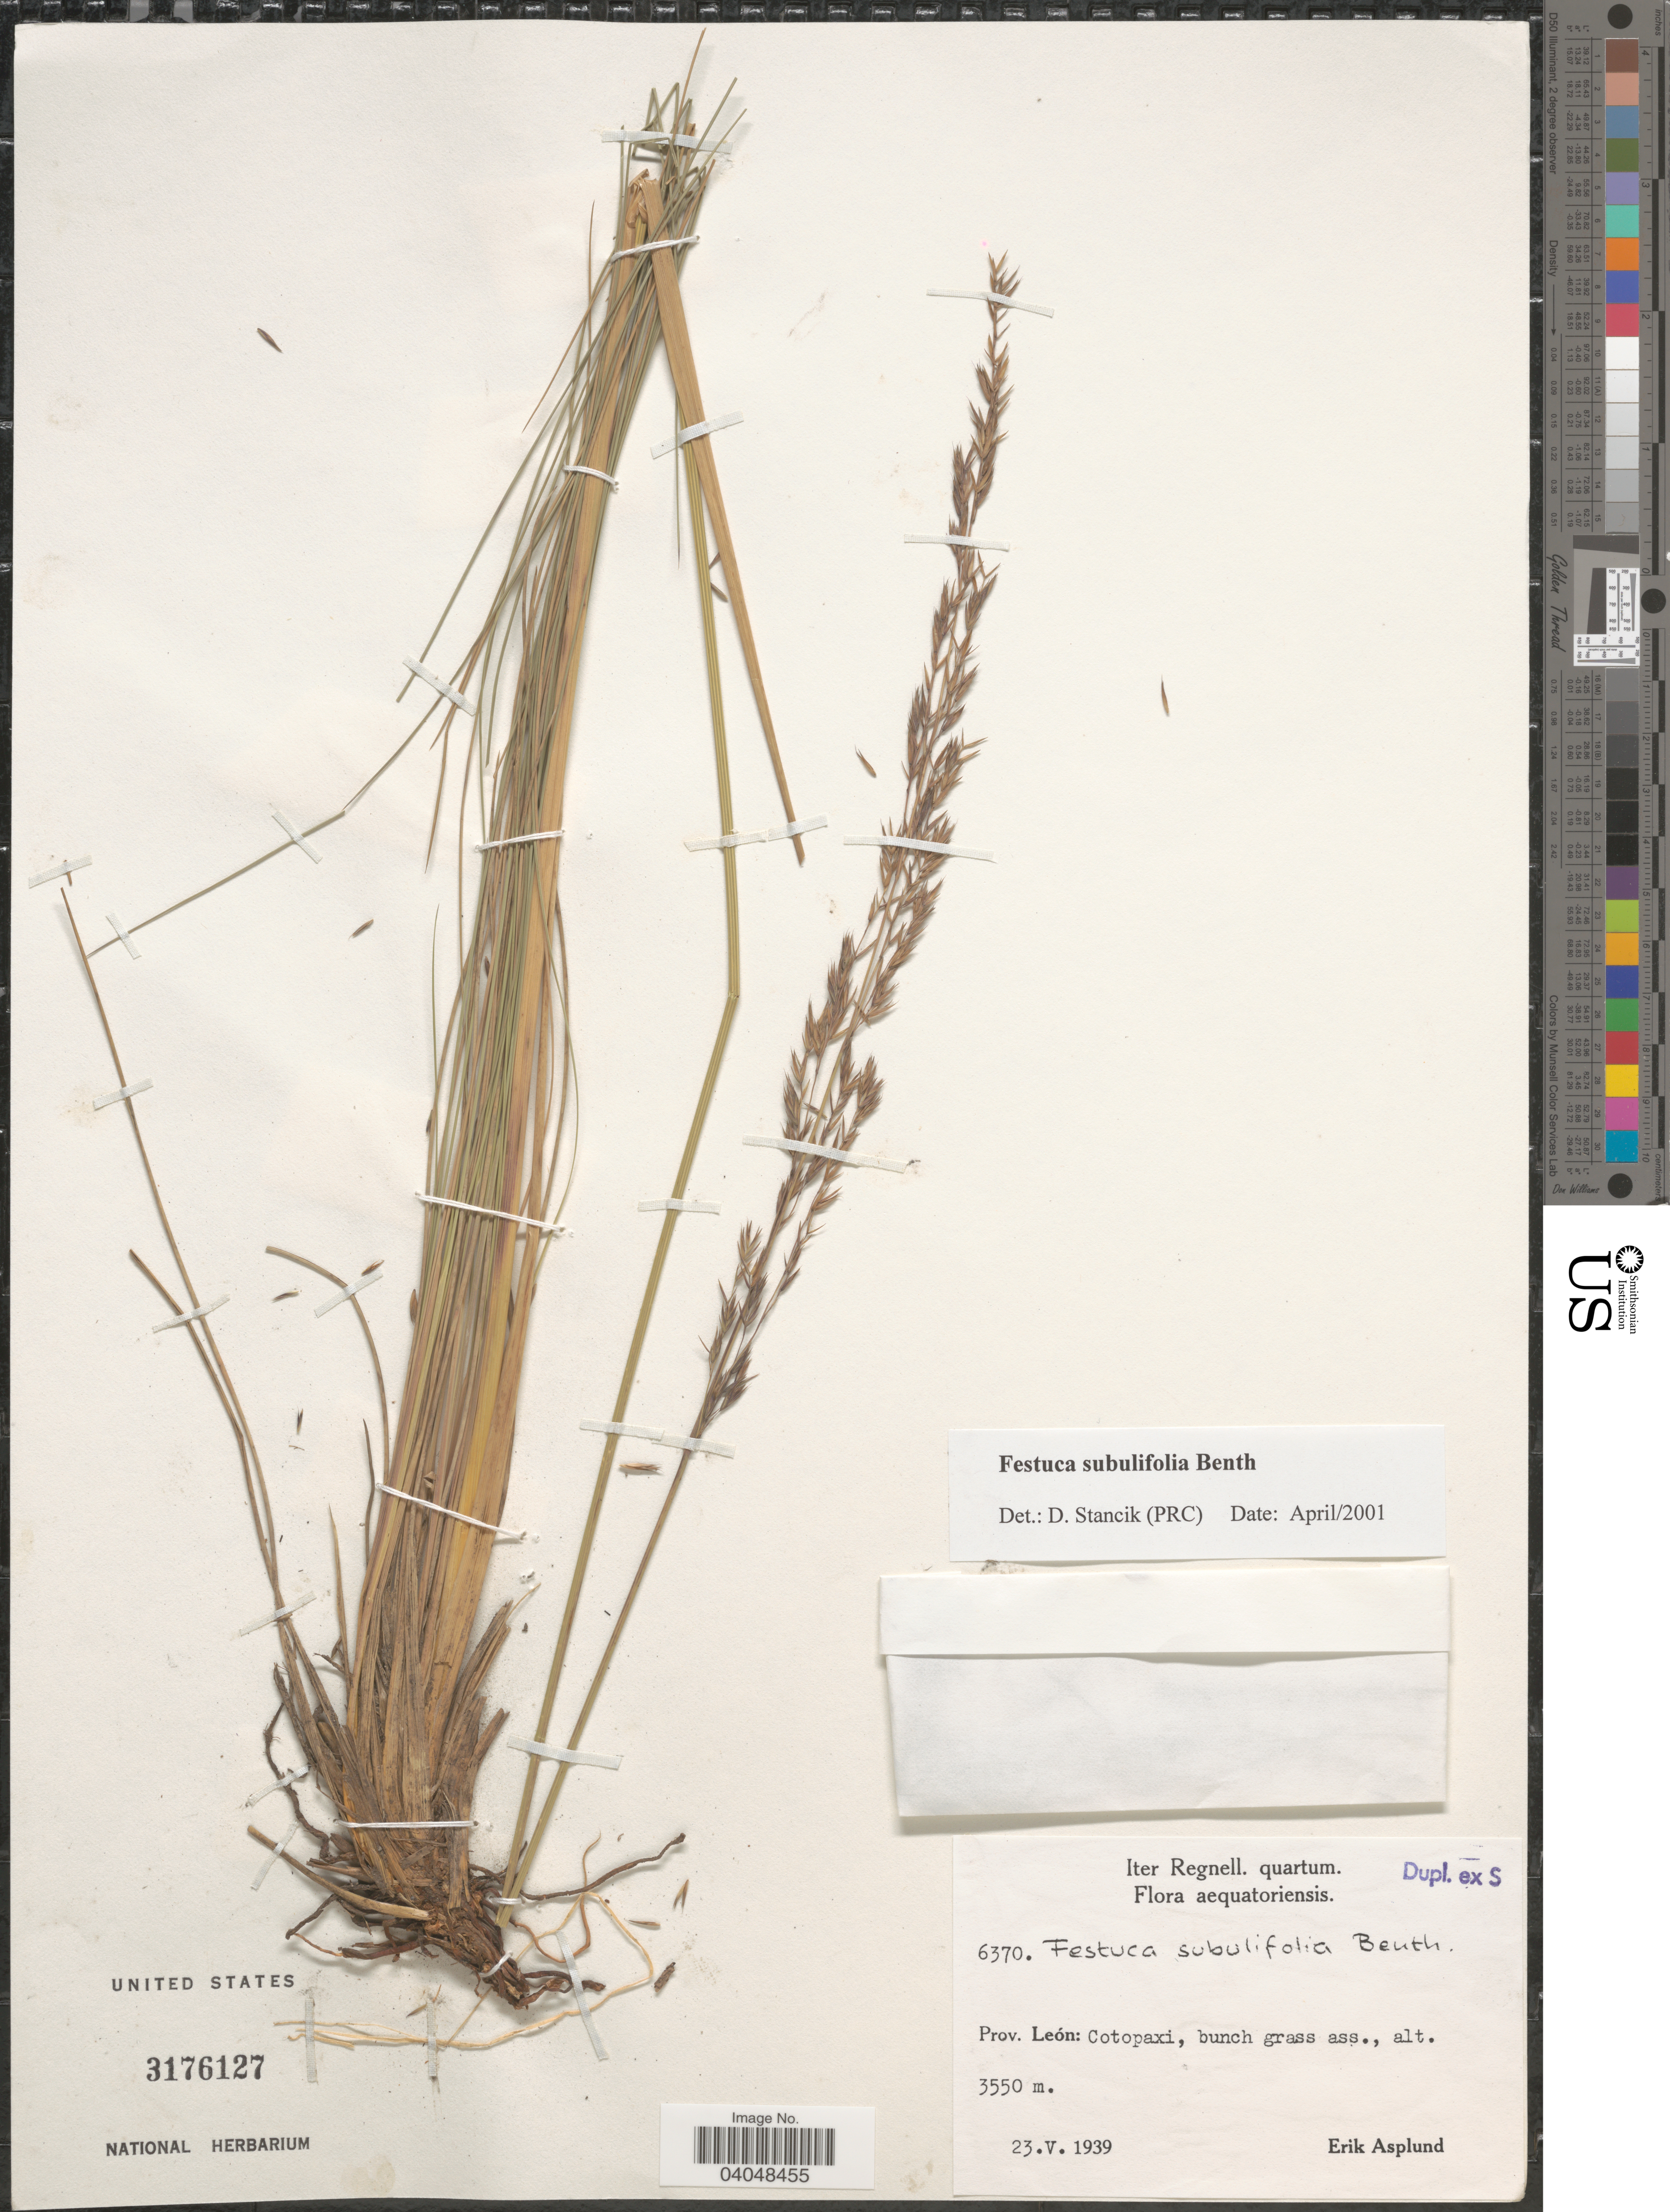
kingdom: Plantae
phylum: Tracheophyta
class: Liliopsida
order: Poales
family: Poaceae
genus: Festuca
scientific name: Festuca subulifolia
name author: Benth.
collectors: E. Asplund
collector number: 6370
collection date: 1939-05-23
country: Ecuador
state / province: Cotopaxi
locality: Aequatoriensis. Prov. León: Cotopaxi.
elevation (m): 3550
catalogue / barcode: US 3176127